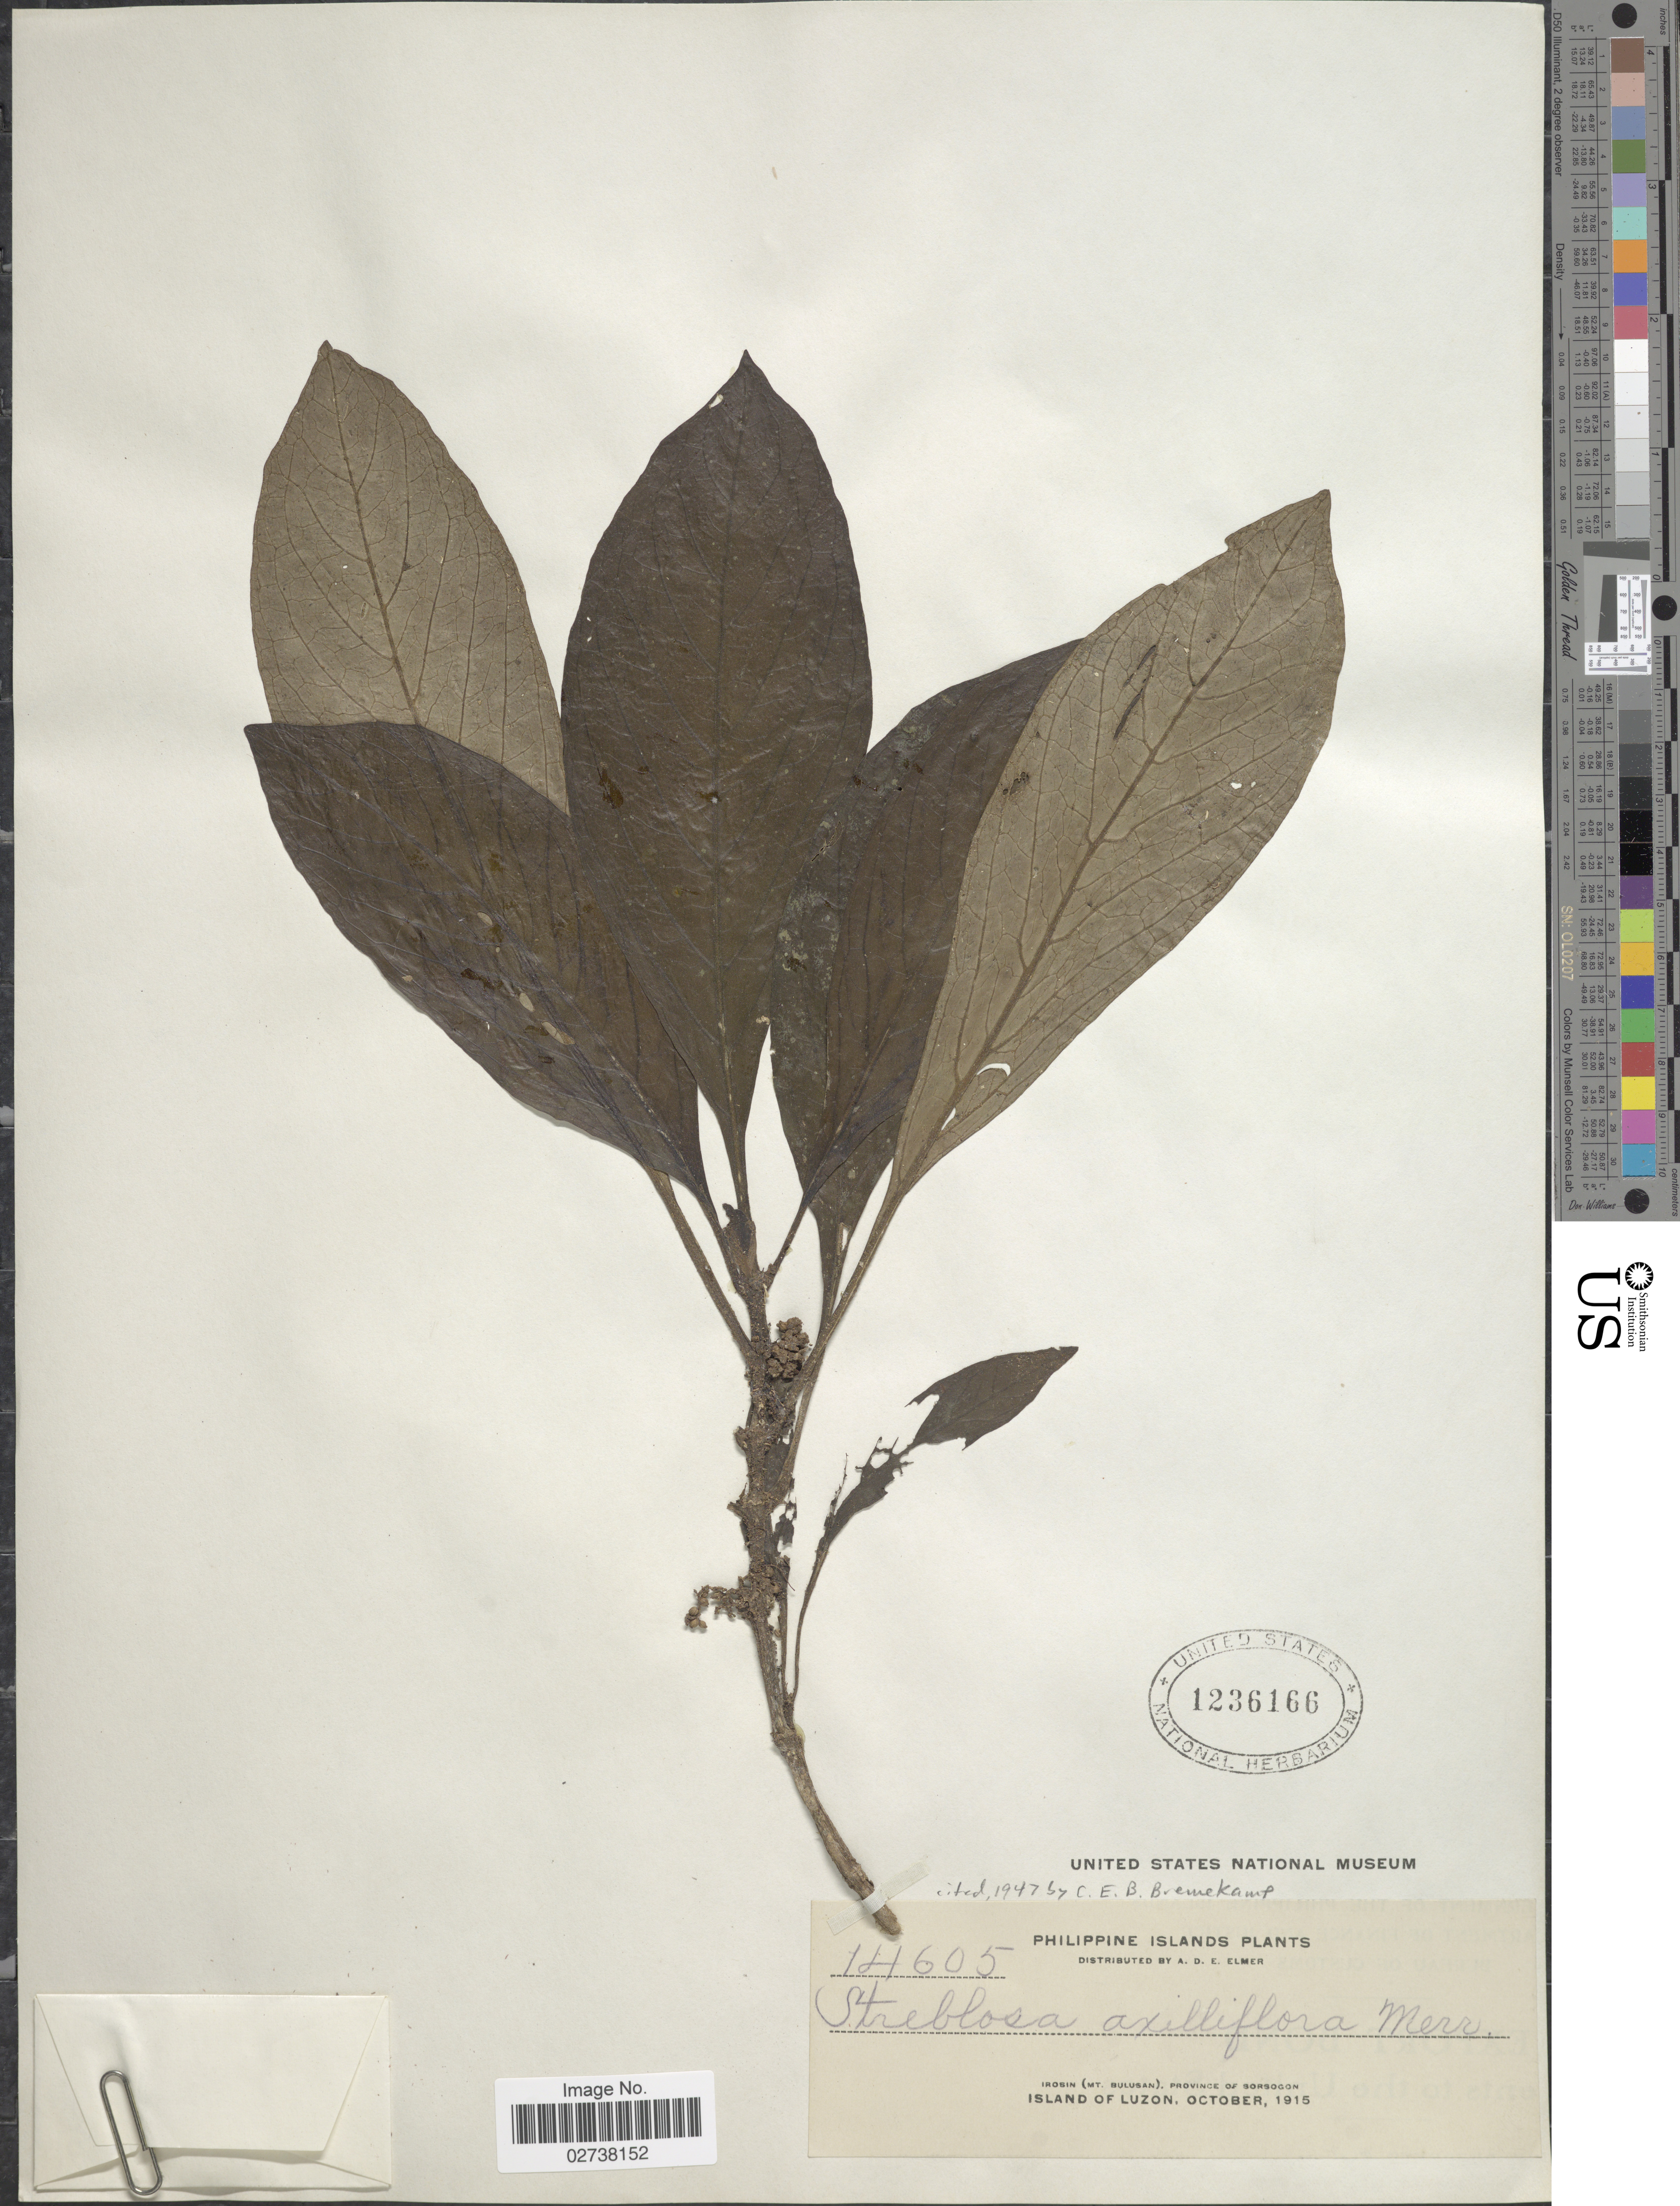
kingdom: Plantae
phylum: Tracheophyta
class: Magnoliopsida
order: Gentianales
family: Rubiaceae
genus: Streblosa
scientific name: Streblosa axilliflora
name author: Merr.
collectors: A. D. E. Elmer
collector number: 14605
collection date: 1915-10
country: Philippines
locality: Philippine Islands, Irosin (Mt. Bulusan), Province of Sorsogon, Island of Luzon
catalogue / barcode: US 1236166